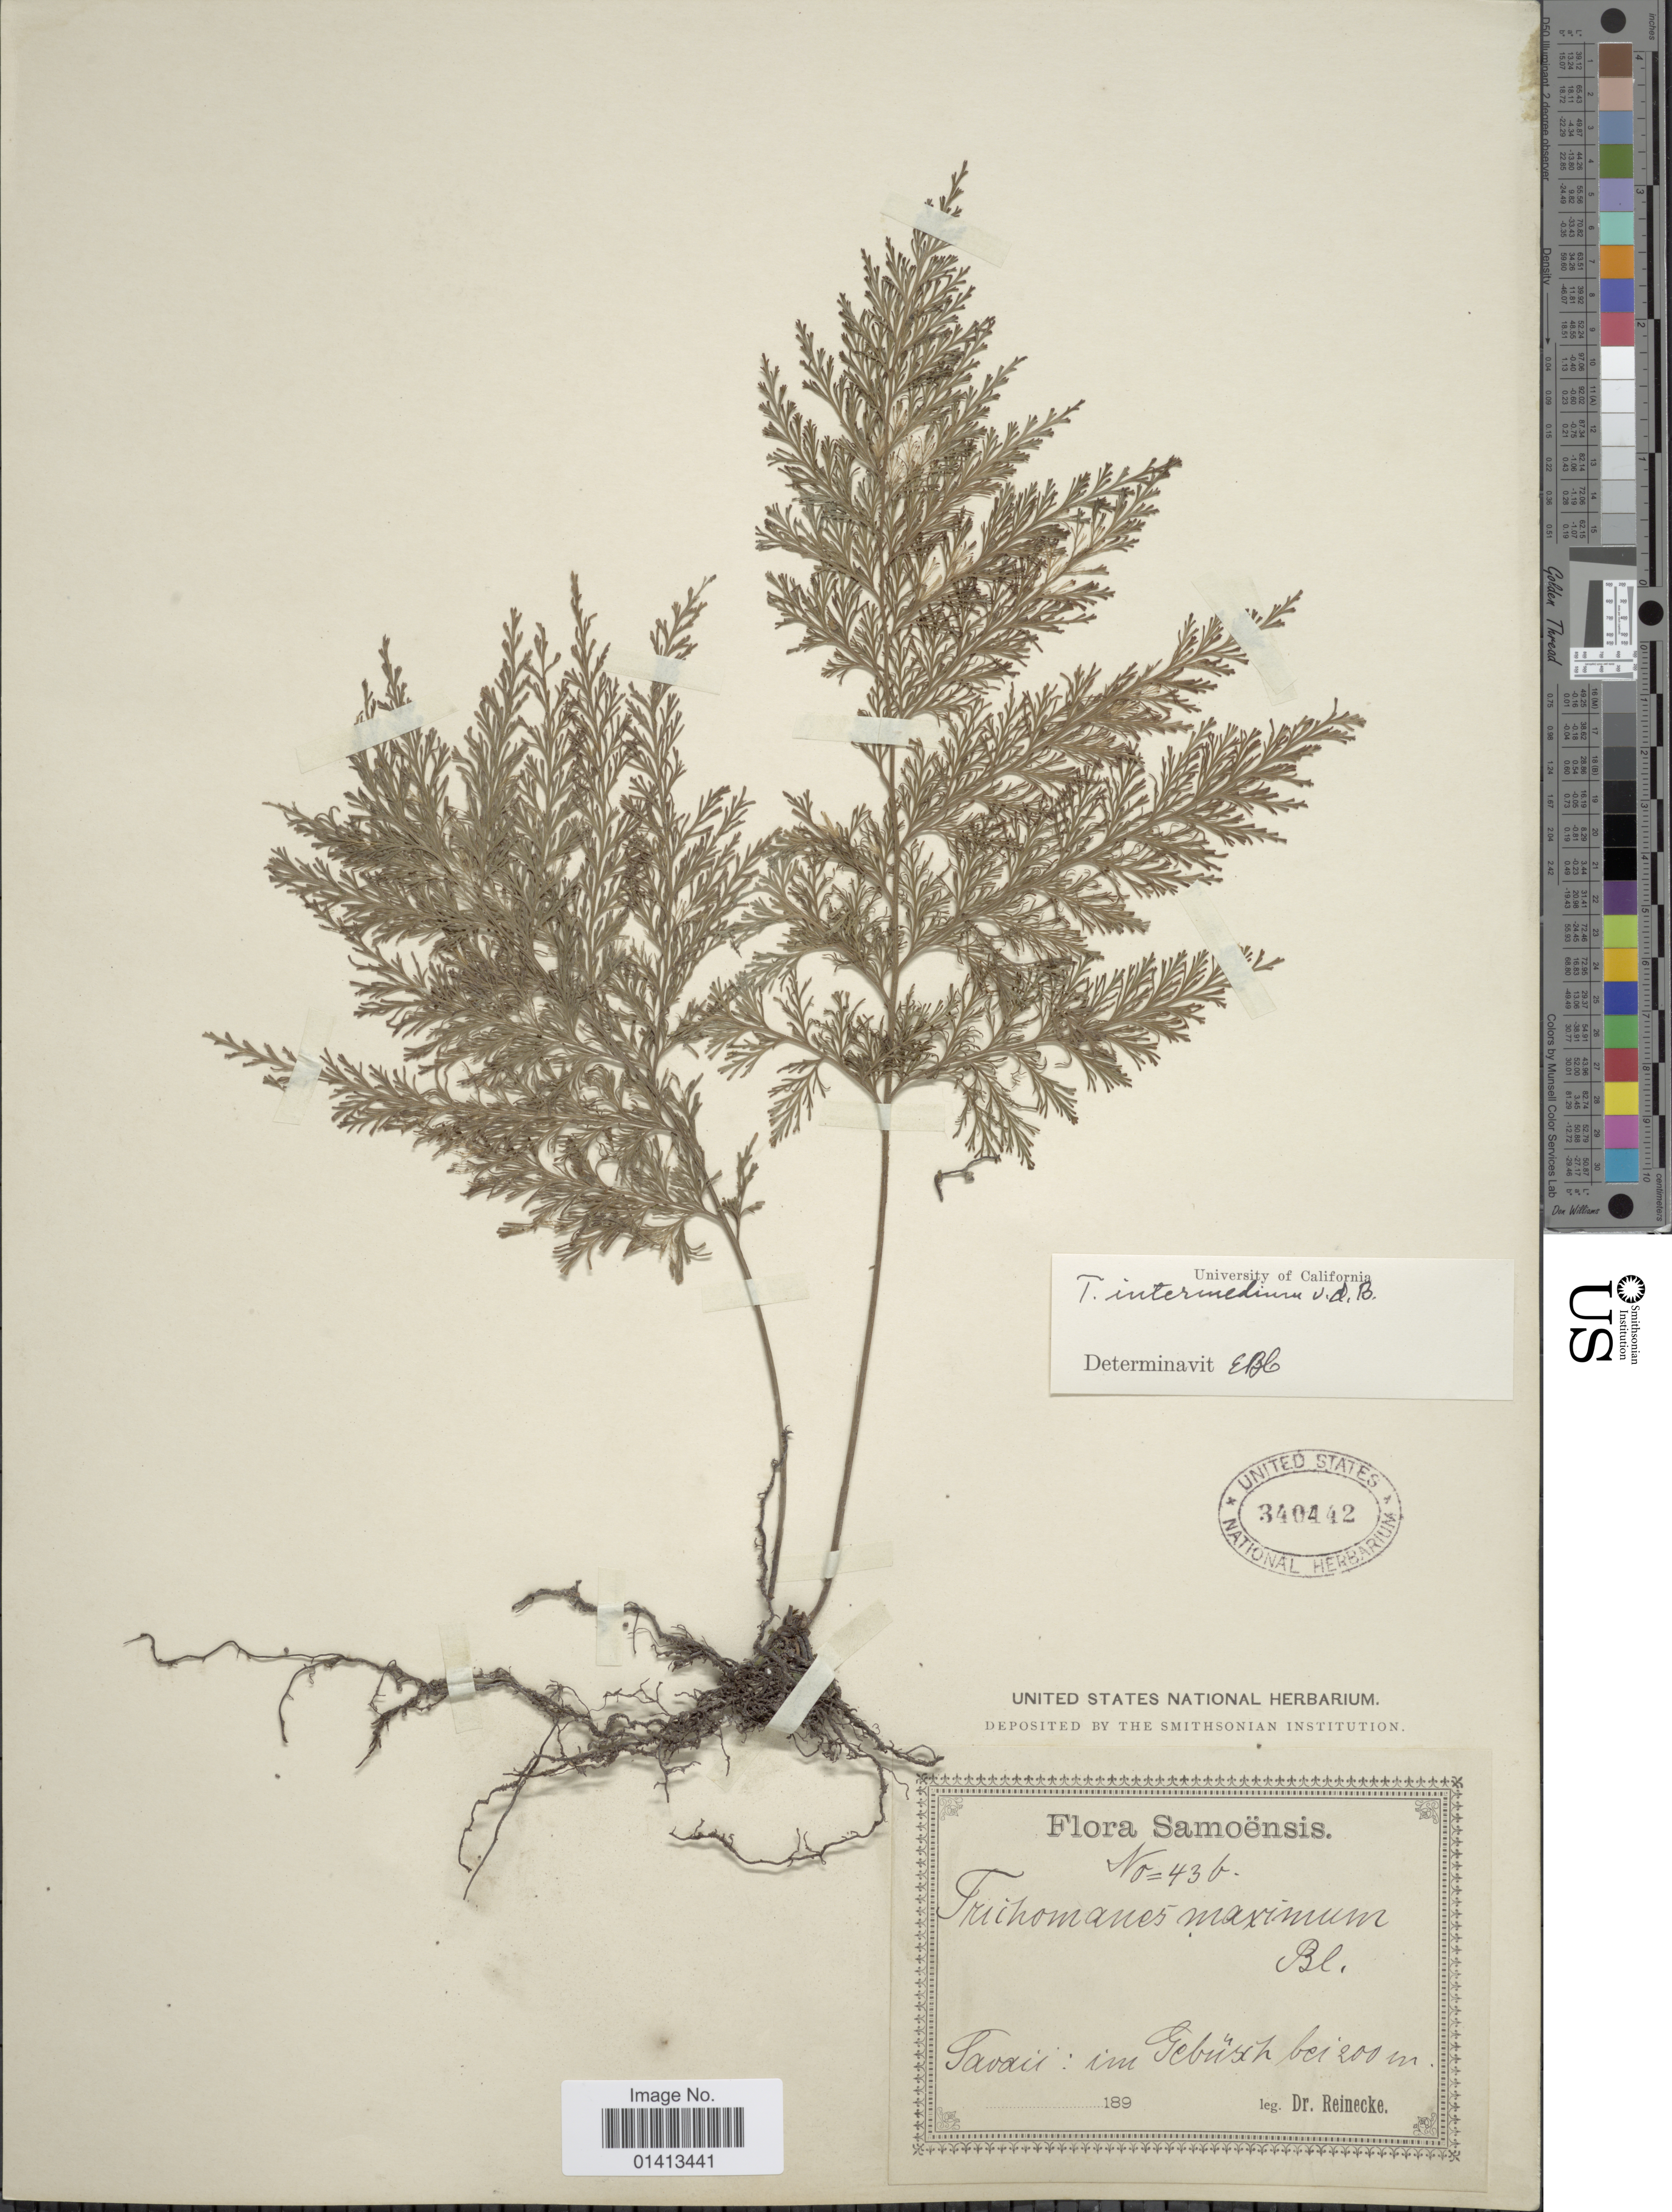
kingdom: Plantae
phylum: Tracheophyta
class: Polypodiopsida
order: Hymenophyllales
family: Hymenophyllaceae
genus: Crepidomanes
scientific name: Crepidomanes intermedium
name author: (Bosch) Ebihara & K. Iwats.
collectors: -- Reinecke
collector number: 43b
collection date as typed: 189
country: Samoa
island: Savai'i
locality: Samoënsis, Savaii: im Gebüsch bei [interpreted]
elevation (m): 200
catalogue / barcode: US 340442